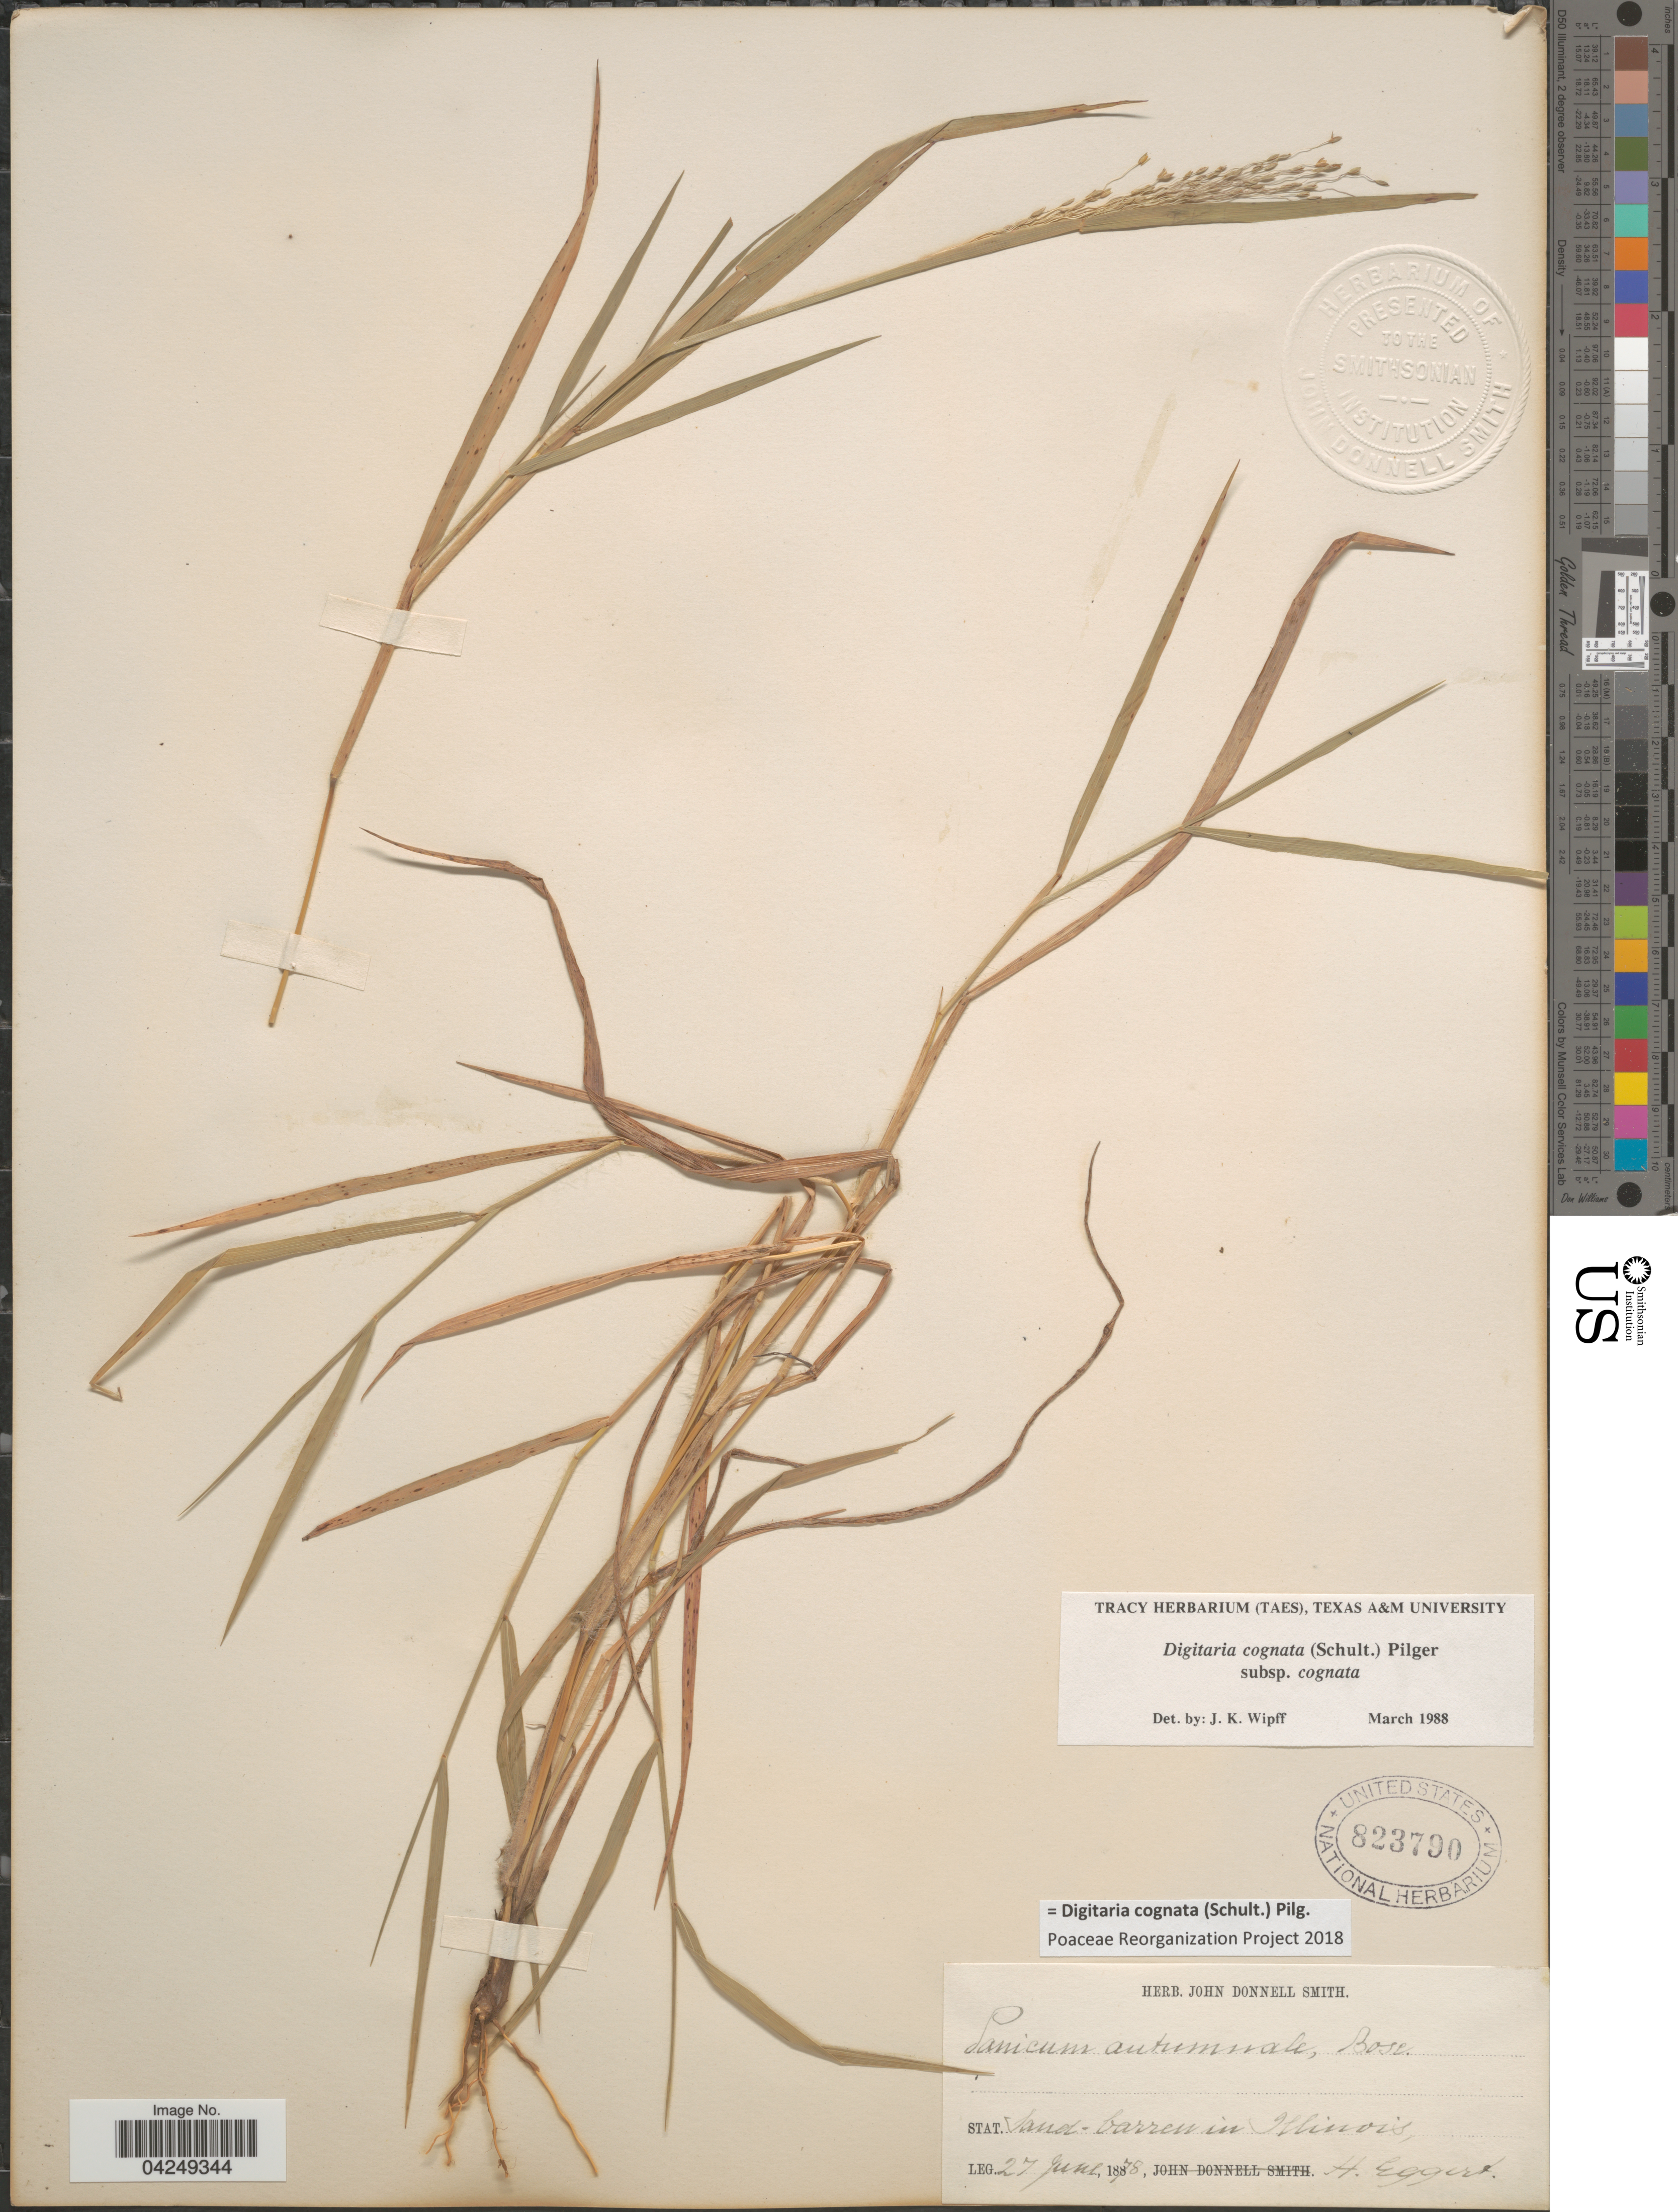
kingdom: Plantae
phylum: Tracheophyta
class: Liliopsida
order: Poales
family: Poaceae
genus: Digitaria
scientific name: Digitaria cognata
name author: (Scult.) Pilg.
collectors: H. Eggert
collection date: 1878-06-27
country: United States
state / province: Illinois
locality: Sand-barren in Illinois.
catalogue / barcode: US 823790